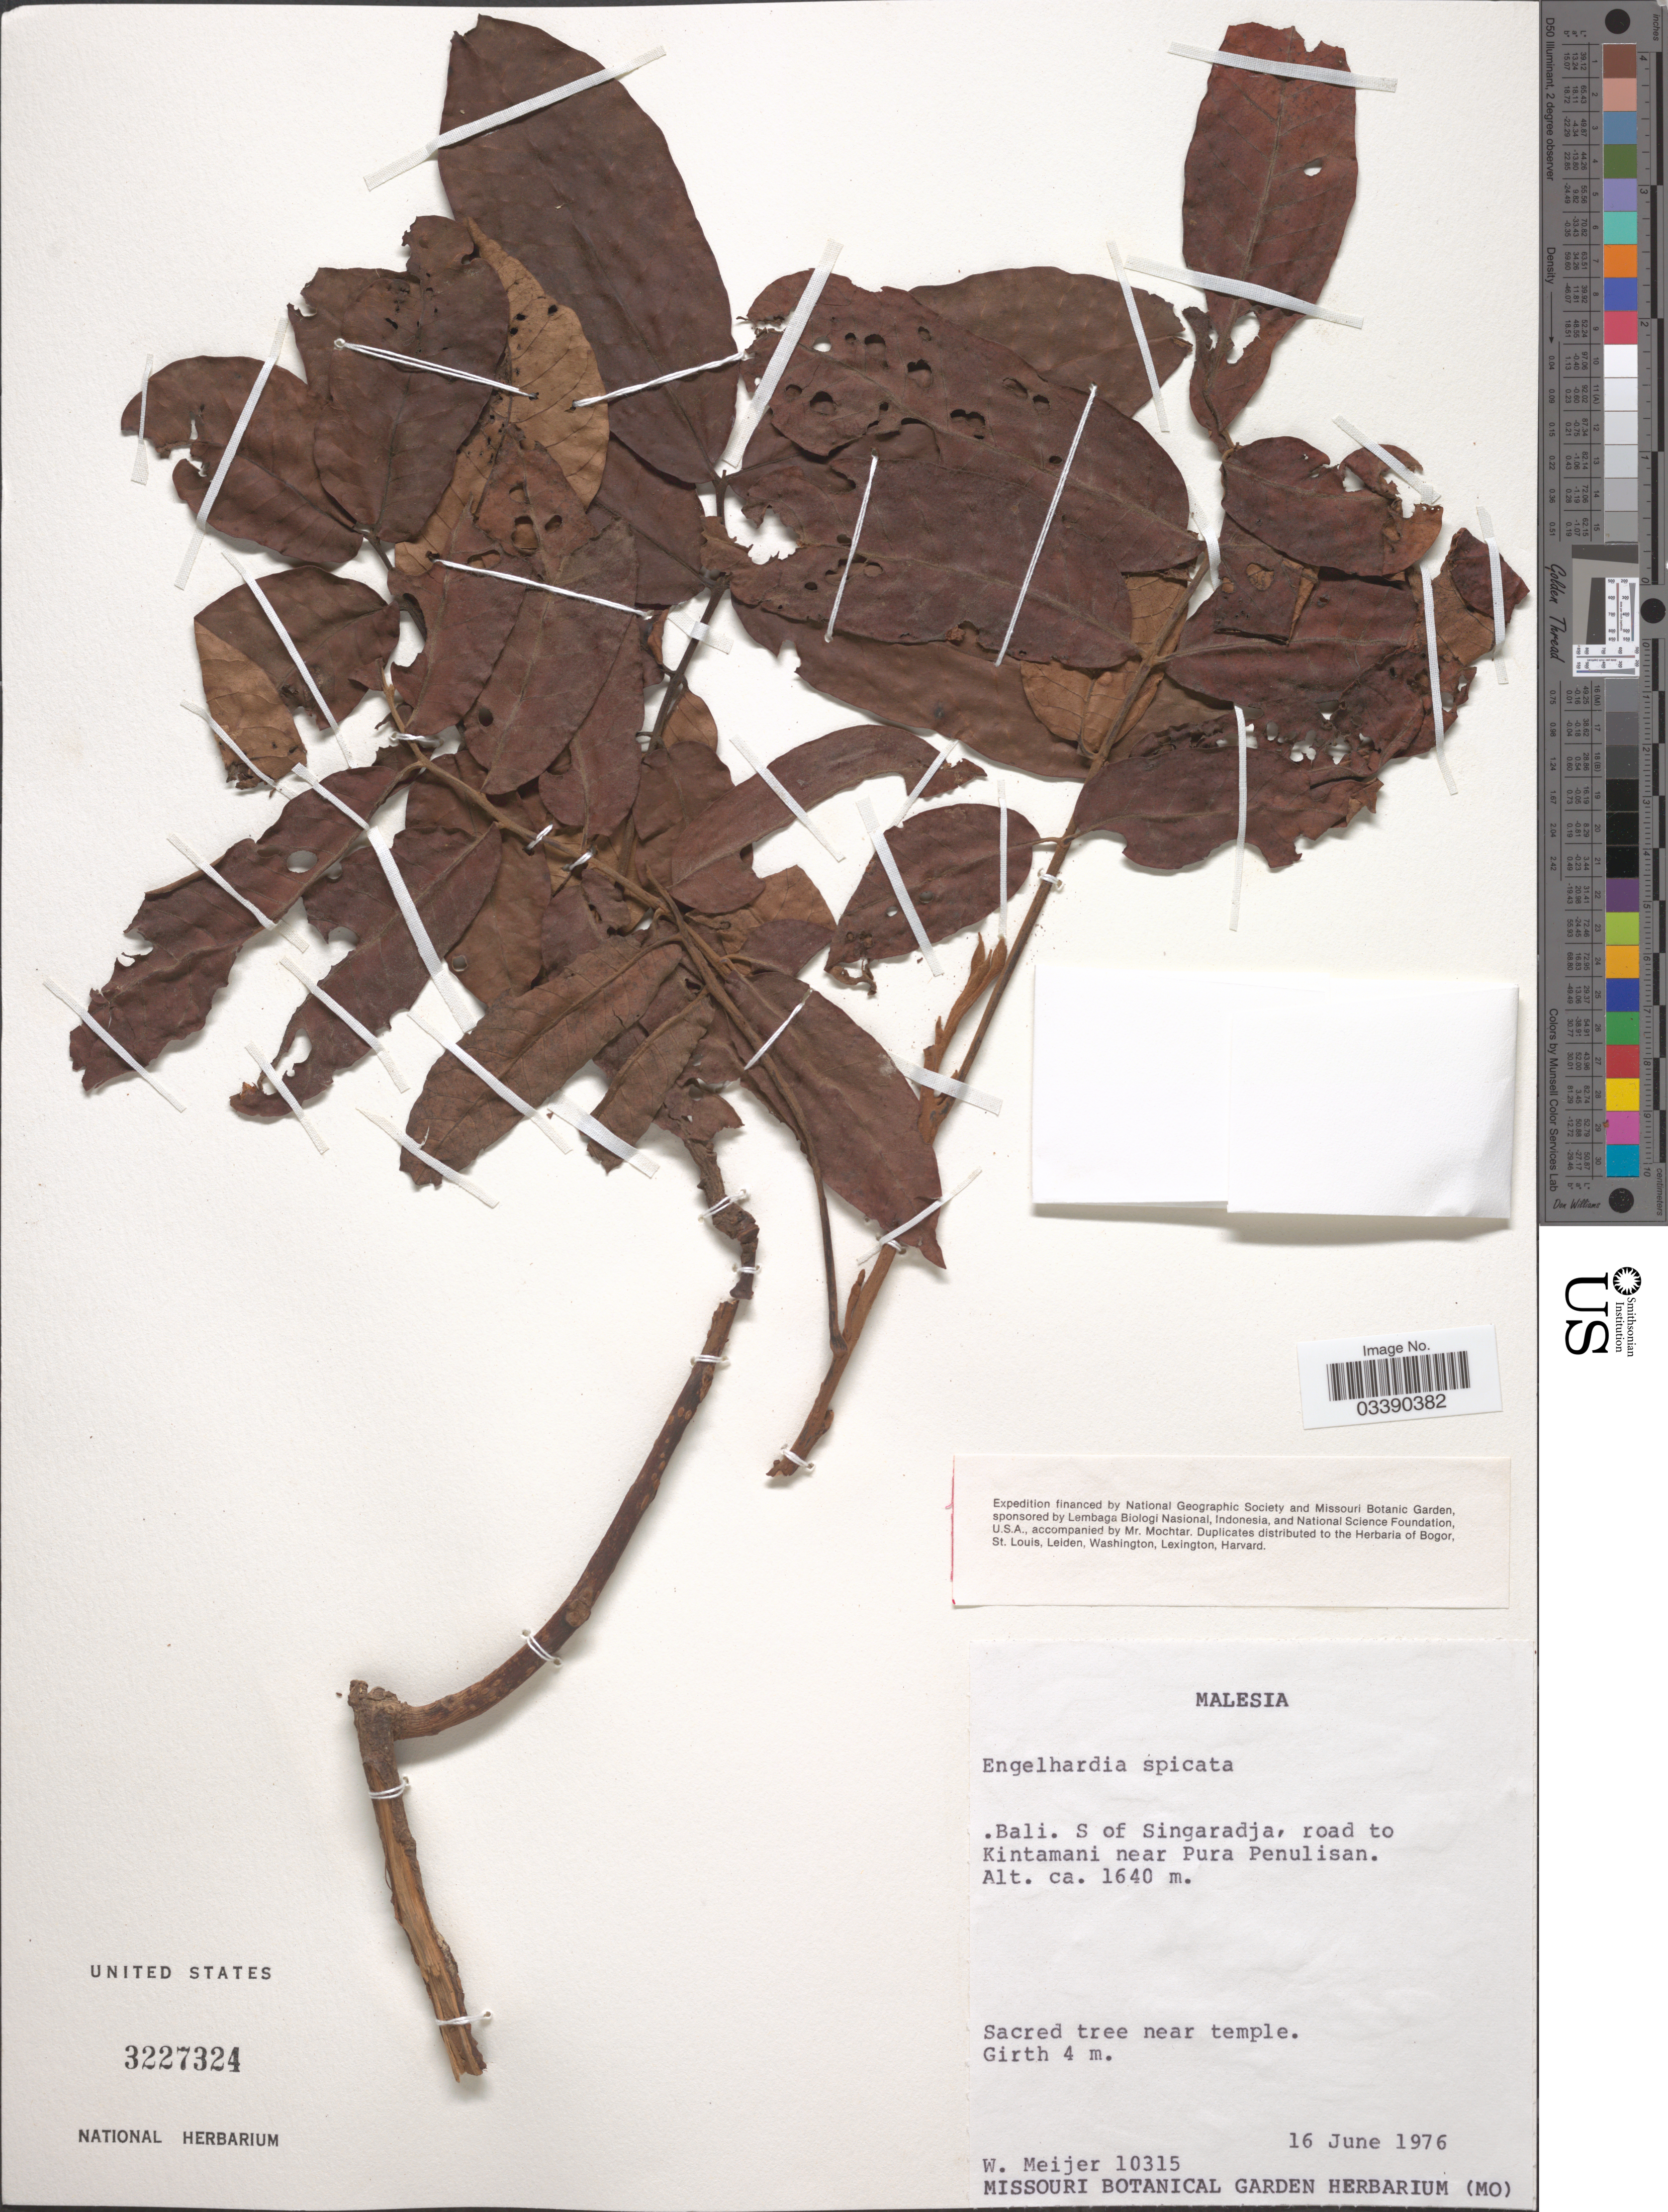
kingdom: Plantae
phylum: Tracheophyta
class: Magnoliopsida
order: Fagales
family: Juglandaceae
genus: Engelhardia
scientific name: Engelhardia spicata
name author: Lesch. ex Blume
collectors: W. Meijer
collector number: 10315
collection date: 1976-06-16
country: Malaysia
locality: Malesia. Bali. S of Singaradja, road to Kintamani near Pura Penulisan. Sacred tree near temple. [unsure placement]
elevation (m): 1640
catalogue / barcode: US 3227324